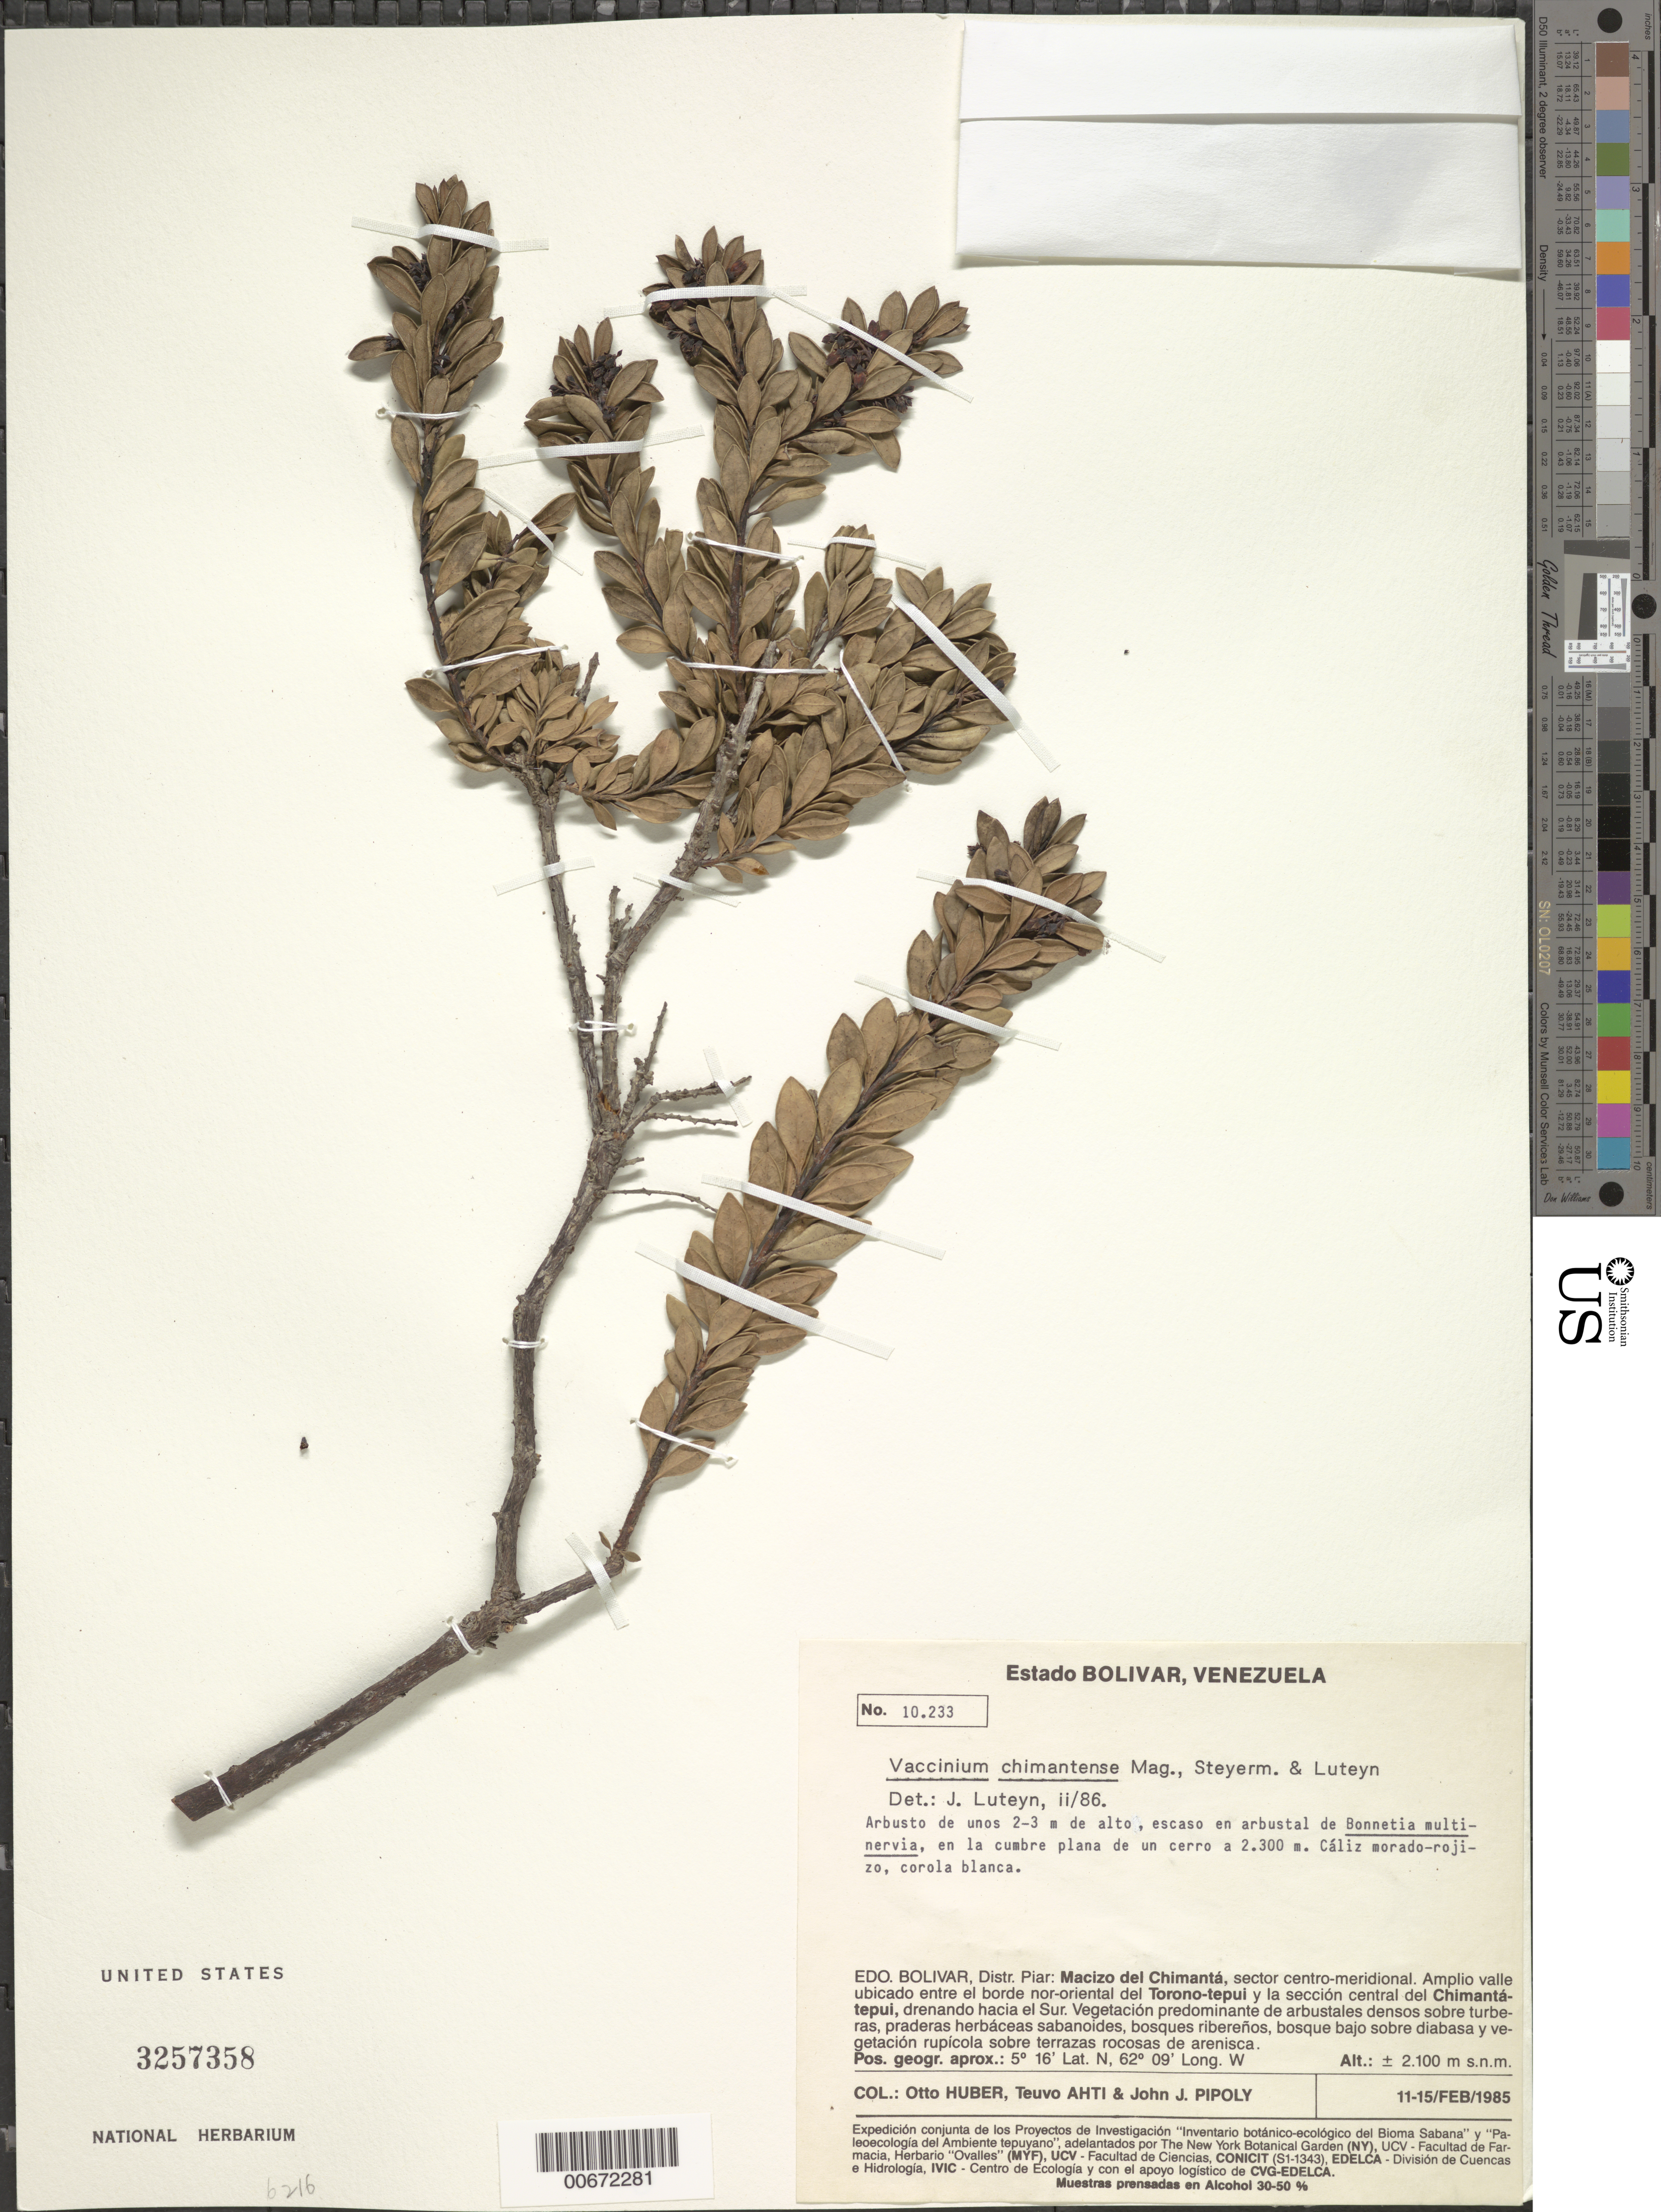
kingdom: Plantae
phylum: Tracheophyta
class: Magnoliopsida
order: Ericales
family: Ericaceae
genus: Vaccinium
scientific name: Vaccinium chimantense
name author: Maguire et al.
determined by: Luteyn, J. L.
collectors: O. Huber, T. T. Ahti & J. J. Pipoly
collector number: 10233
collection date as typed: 11-Feb-85 to 15-Feb-85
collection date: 1985-02-11/1985-02-15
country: Venezuela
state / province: Bolívar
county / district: Piar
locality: Macizo del Chimantá, Torono-tepuí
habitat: Arbustal de Bonnetia multinervia, en la cumbre plana de un cerro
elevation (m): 2300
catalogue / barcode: US 3257358